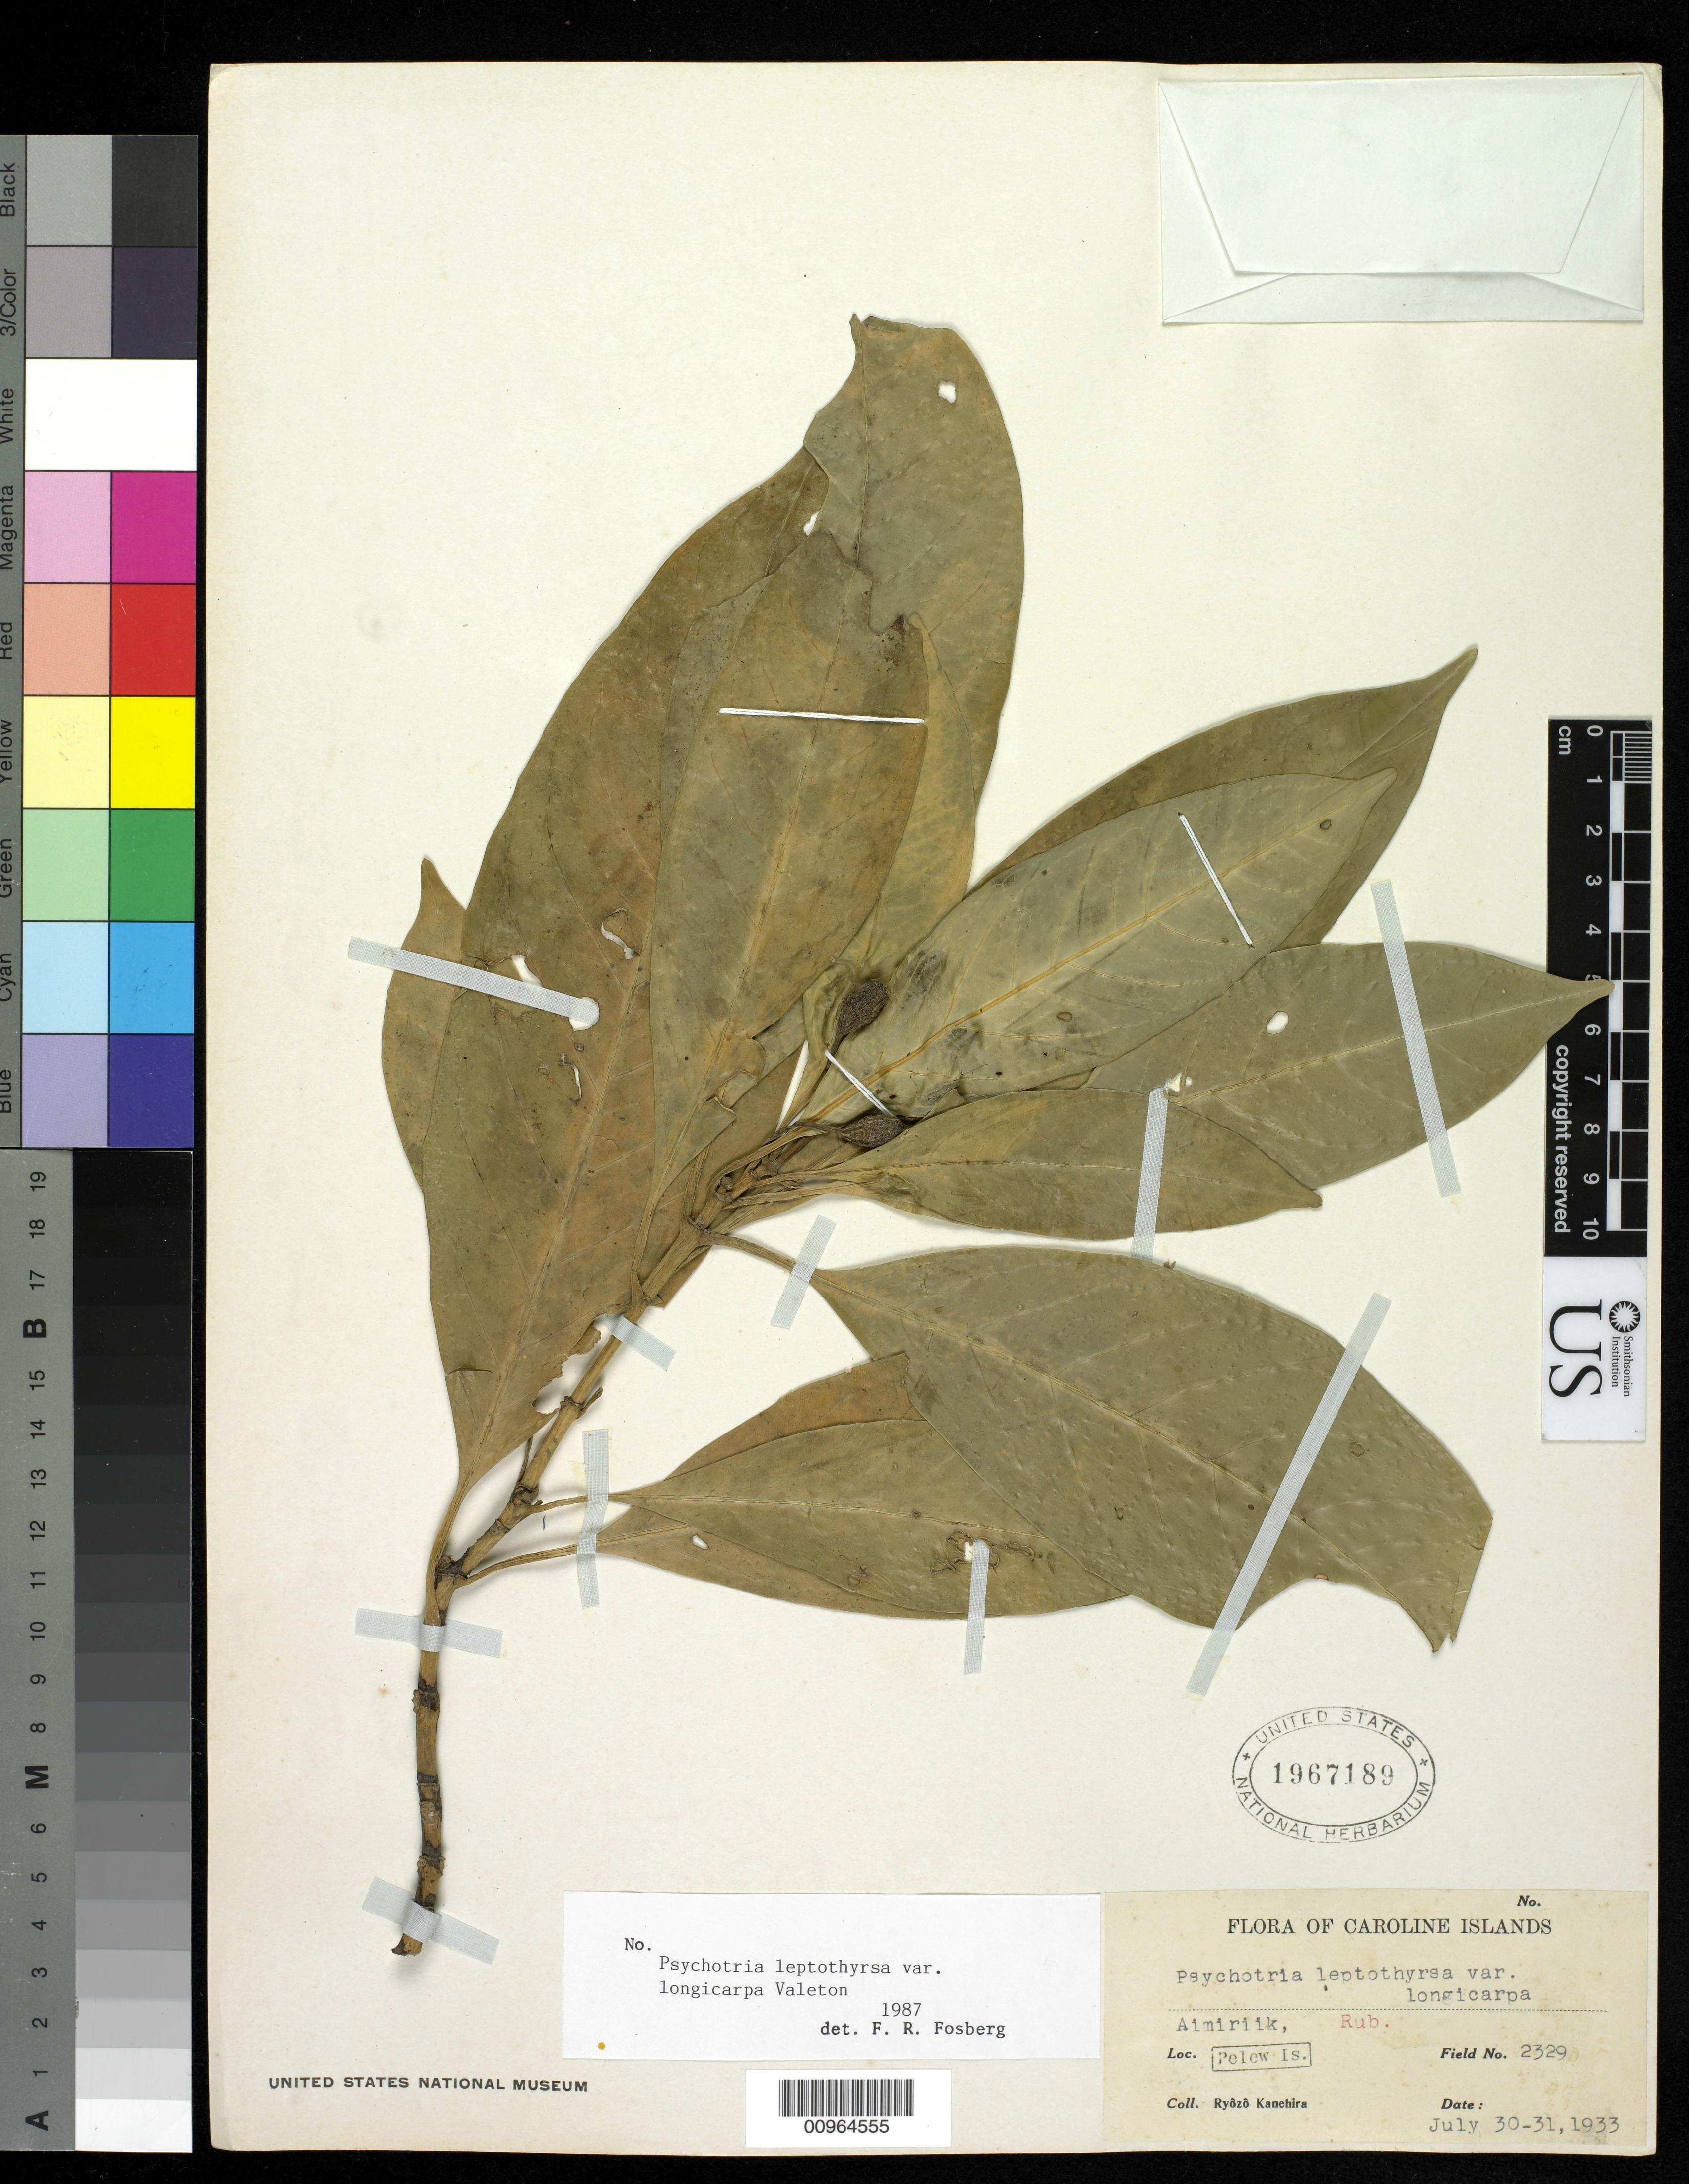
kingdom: Plantae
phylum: Tracheophyta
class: Magnoliopsida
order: Gentianales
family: Rubiaceae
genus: Psychotria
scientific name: Psychotria leptothyrsa var. longicarpa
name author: Valeton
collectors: R. Kanehira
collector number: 2329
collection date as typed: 30 Jul 1931 to 31 Jul 1933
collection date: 1931-07-30/1933-07-31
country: Palau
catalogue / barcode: US 1967189